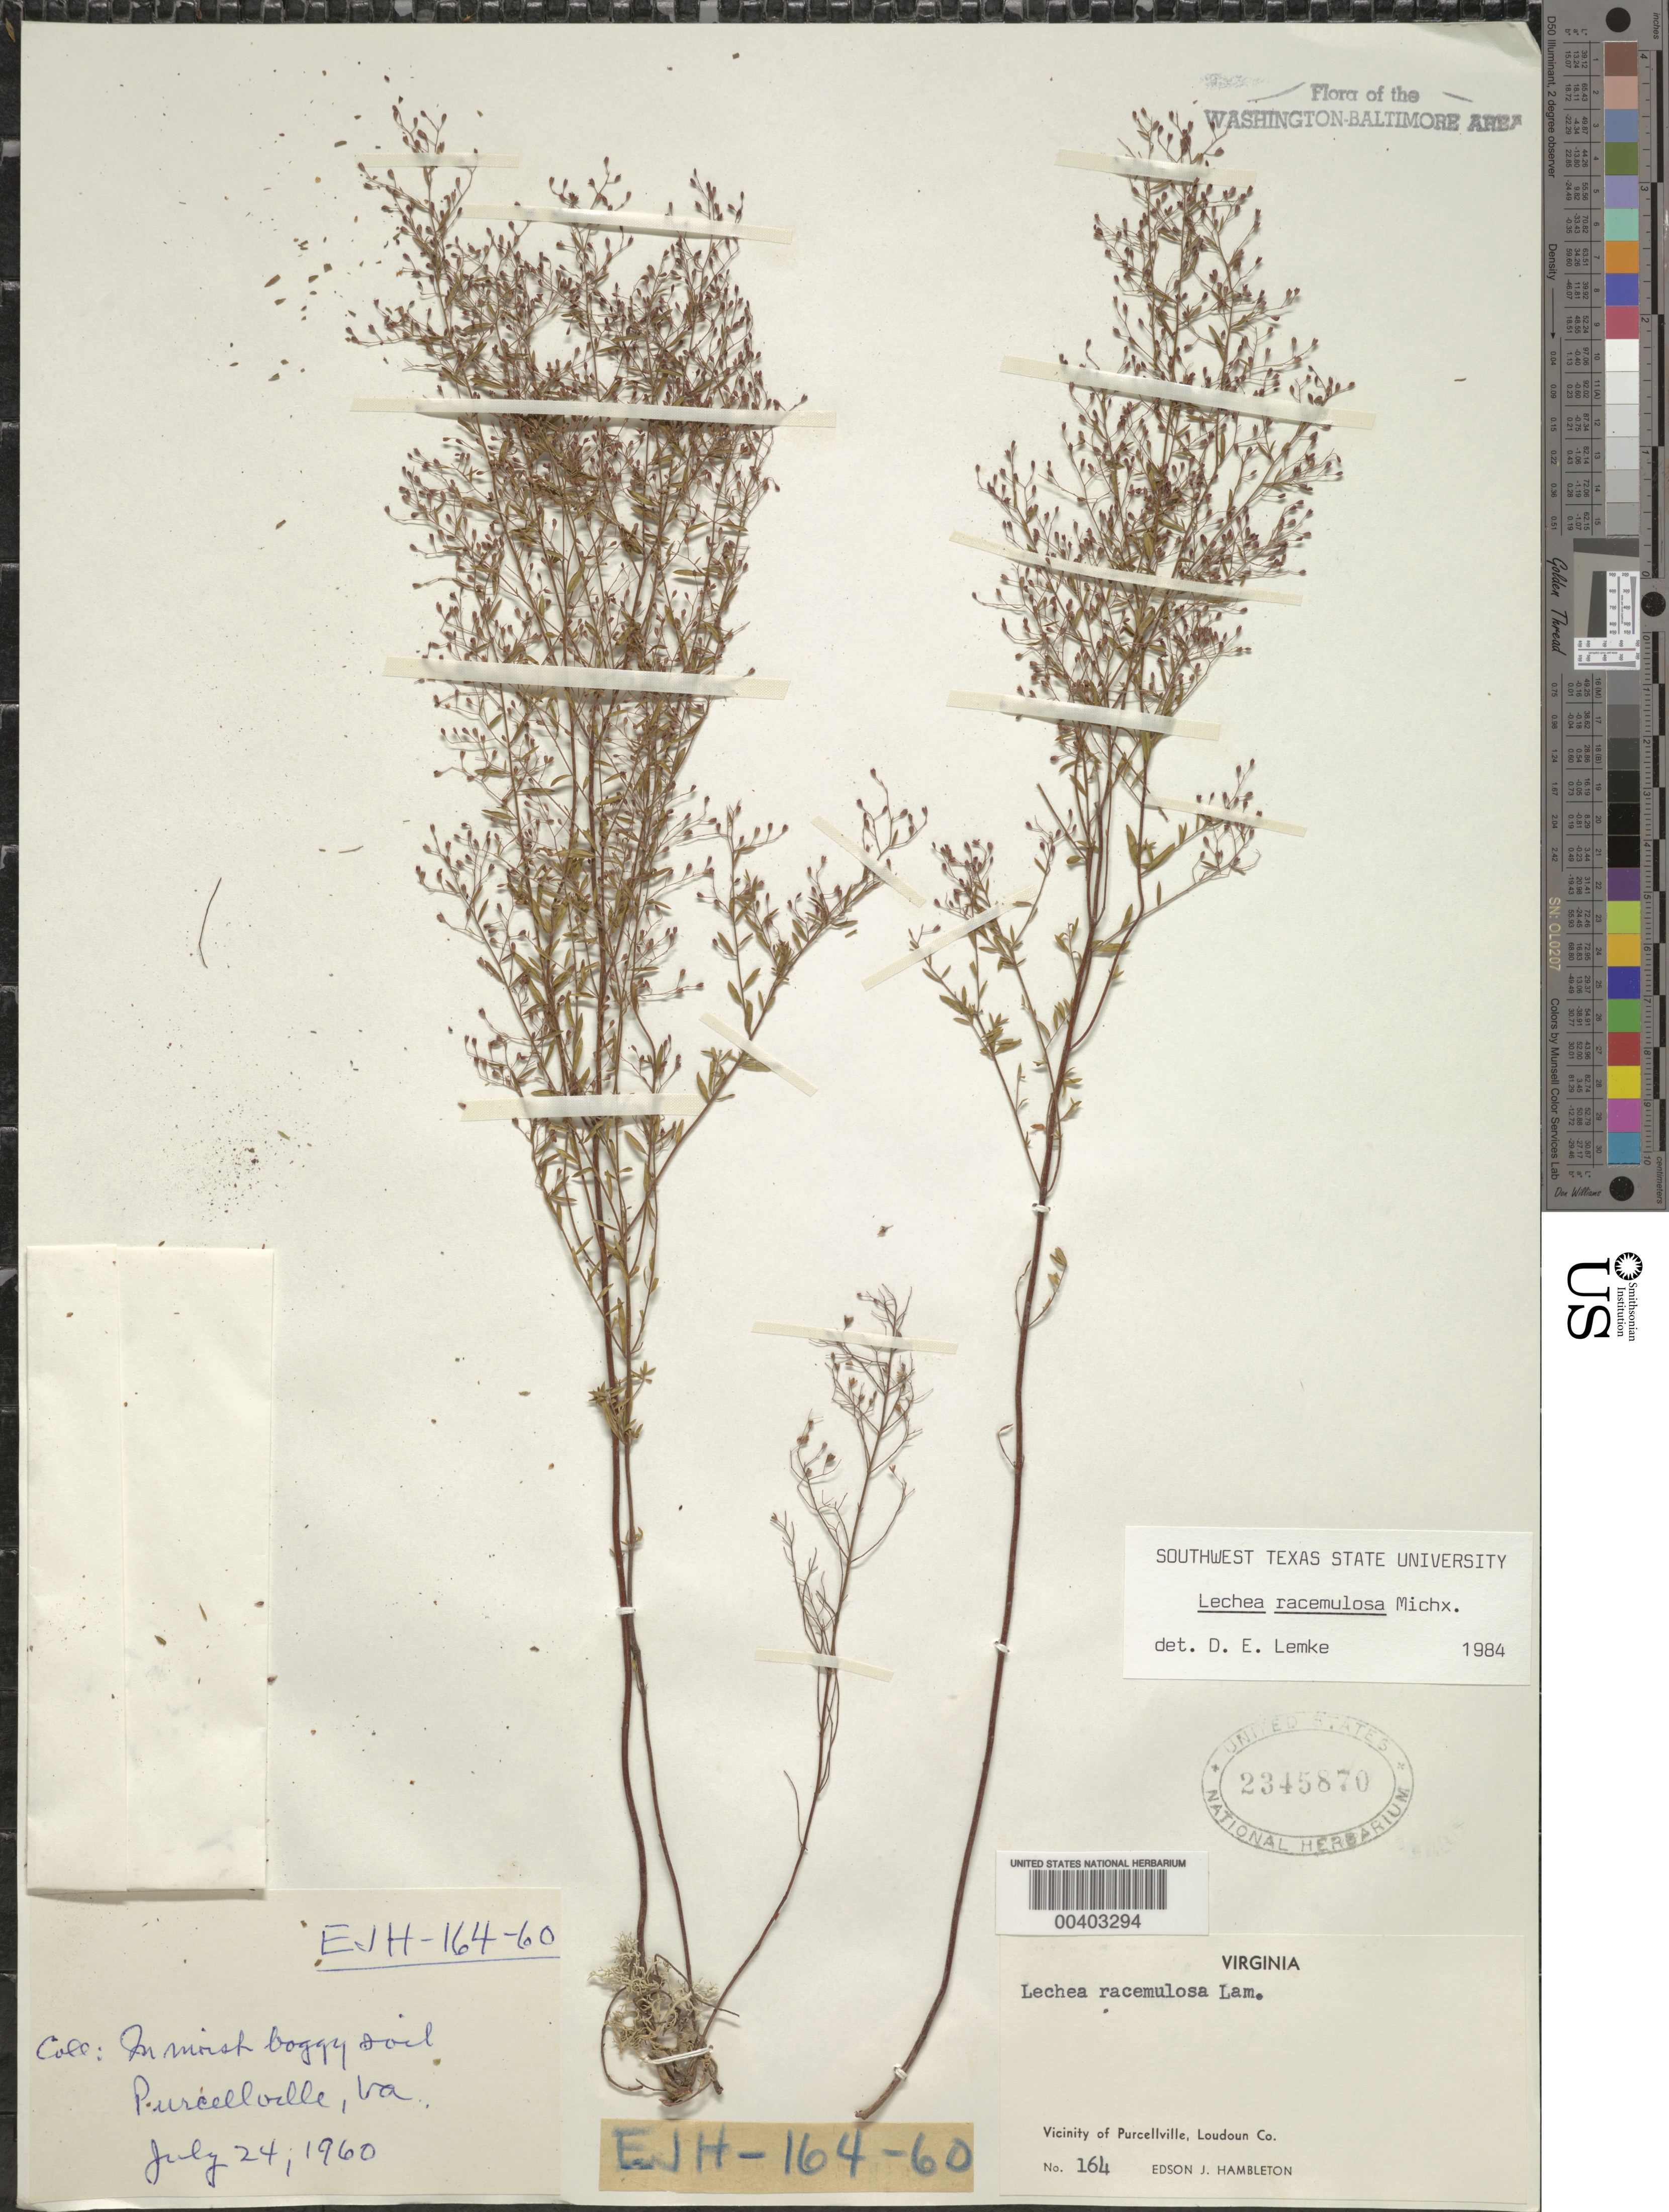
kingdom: Plantae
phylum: Tracheophyta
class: Magnoliopsida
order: Malvales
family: Cistaceae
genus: Lechea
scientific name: Lechea racemulosa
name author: Michx.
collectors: E. Hambleton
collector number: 164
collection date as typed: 24 Jul 1960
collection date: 1960-07-24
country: United States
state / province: Virginia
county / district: Loudoun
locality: Purcellville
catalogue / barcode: US 2345870